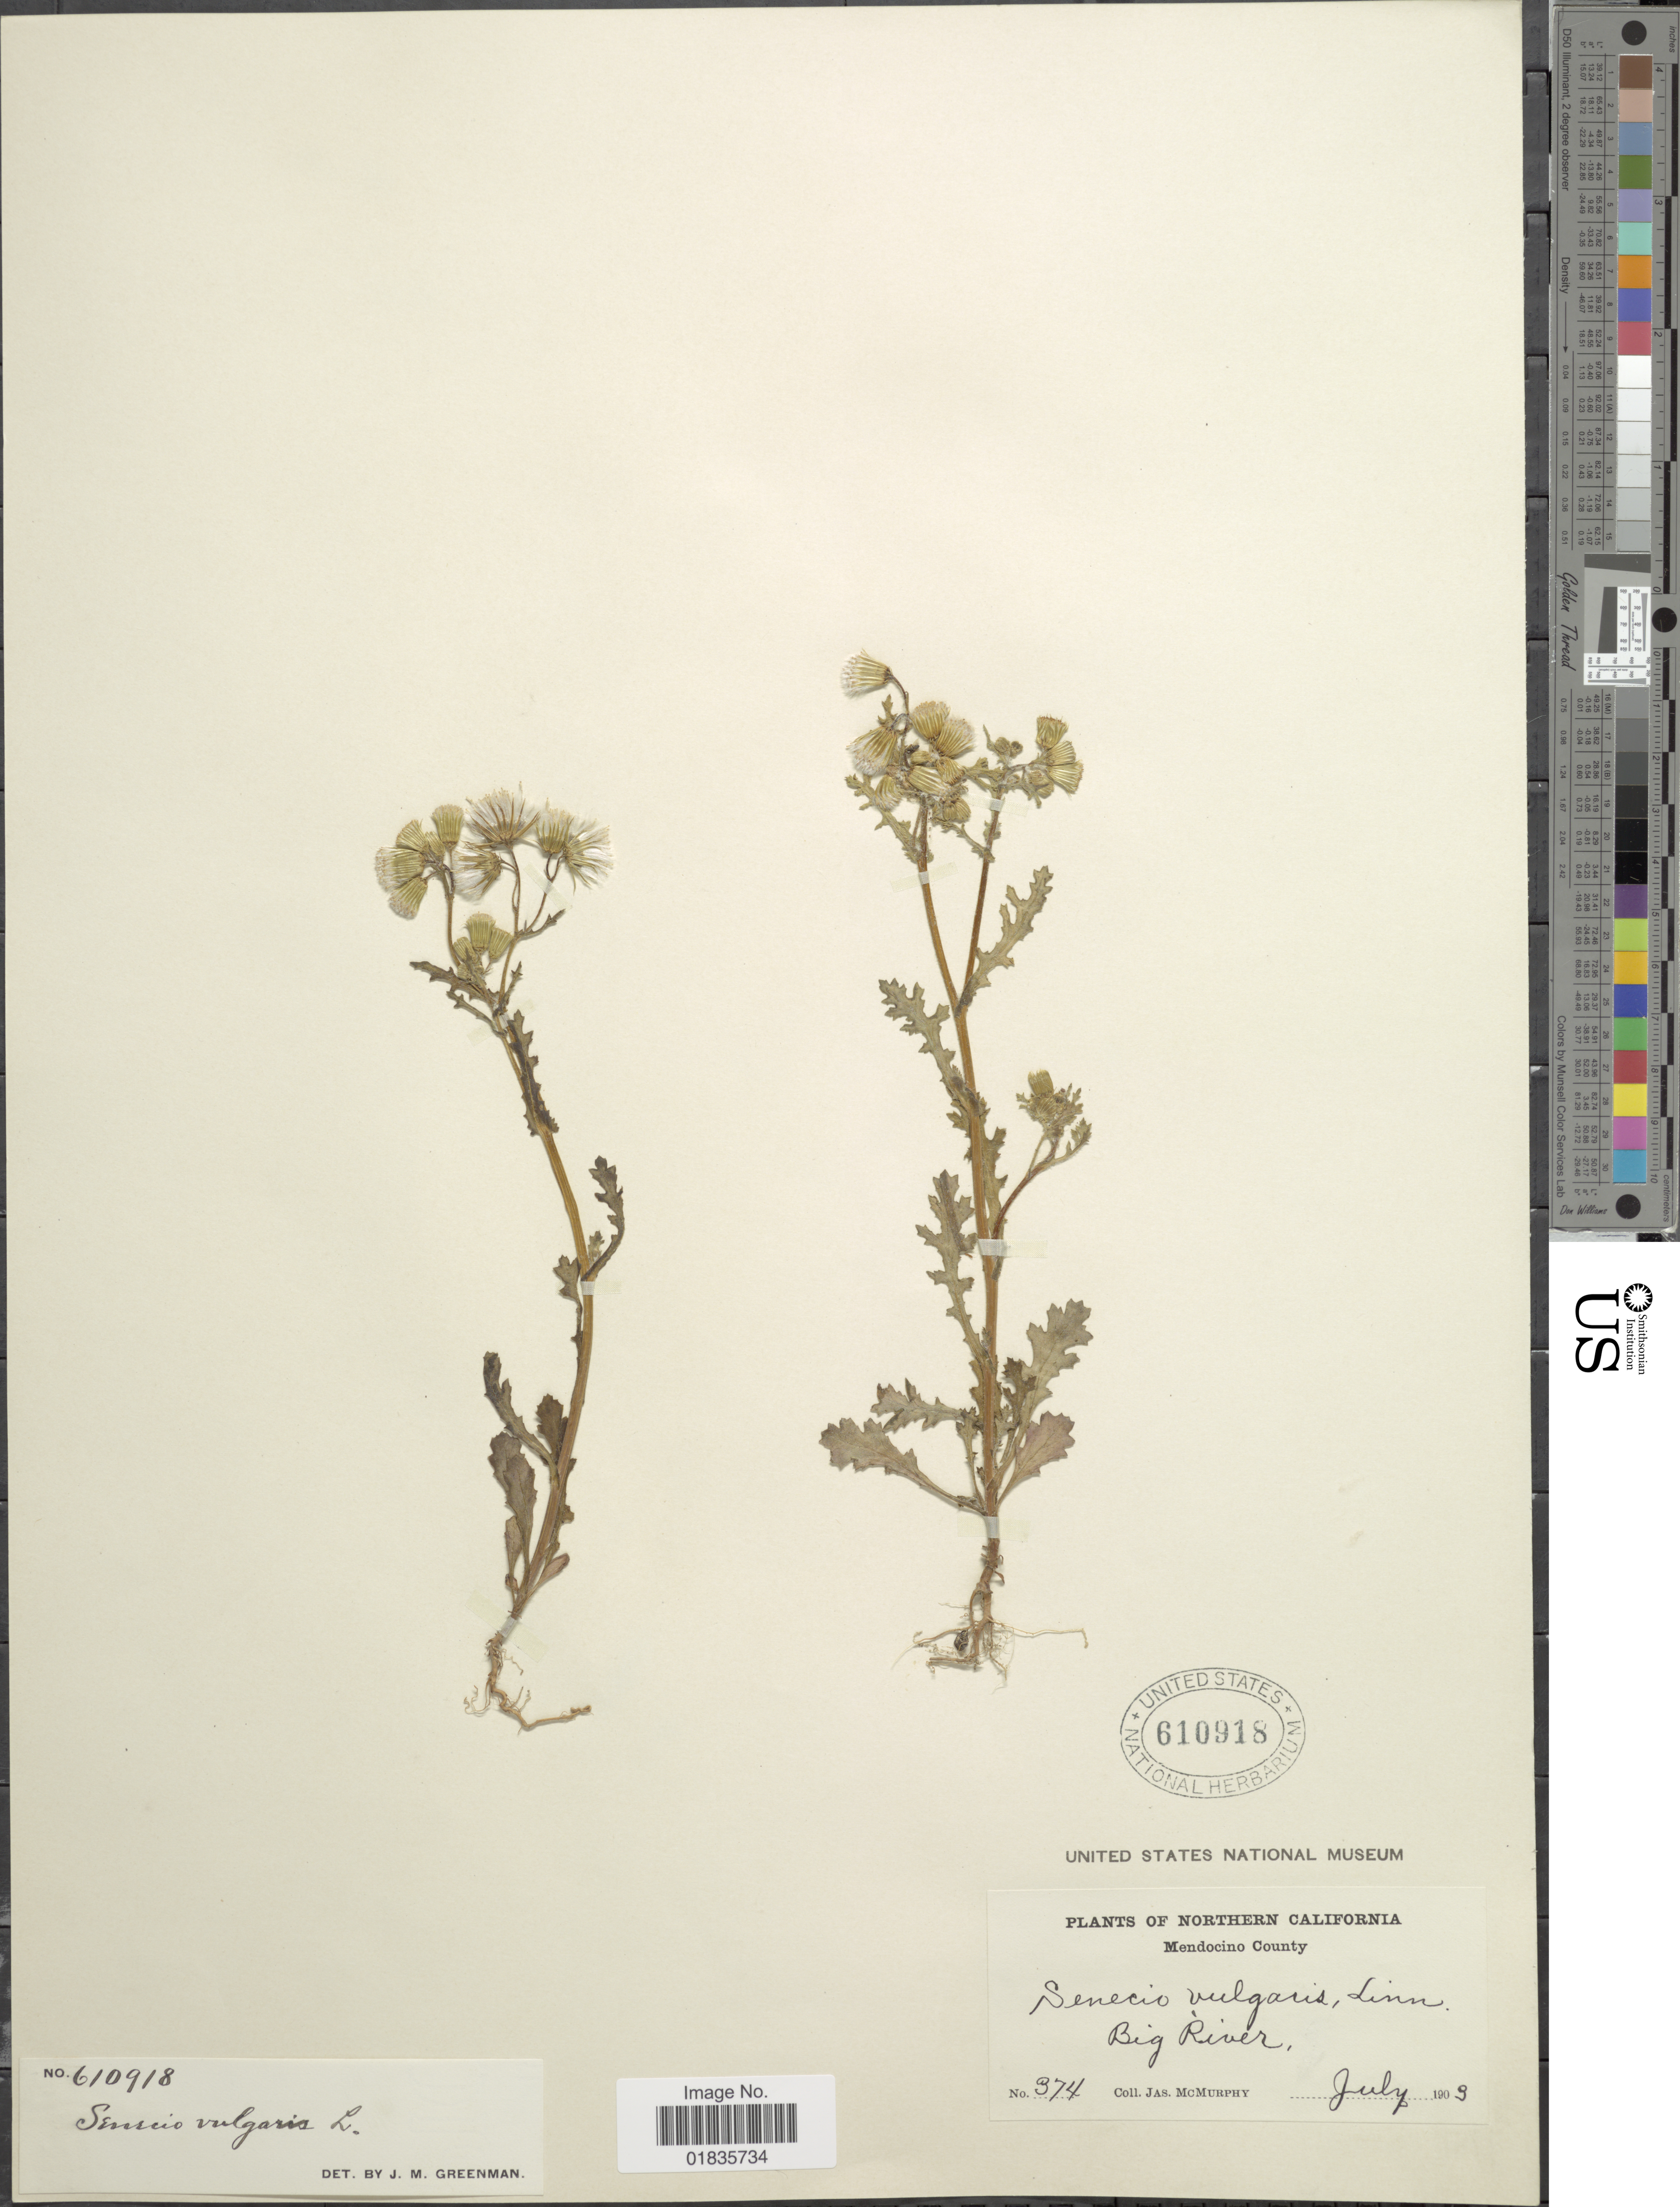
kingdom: Plantae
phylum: Tracheophyta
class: Magnoliopsida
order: Asterales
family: Asteraceae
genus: Senecio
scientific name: Senecio vulgaris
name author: L.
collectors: J. McMurphy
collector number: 374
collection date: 1909-07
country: United States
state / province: California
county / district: Mendocino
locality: Northern California, Mendocino County, Big River.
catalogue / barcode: US 610918